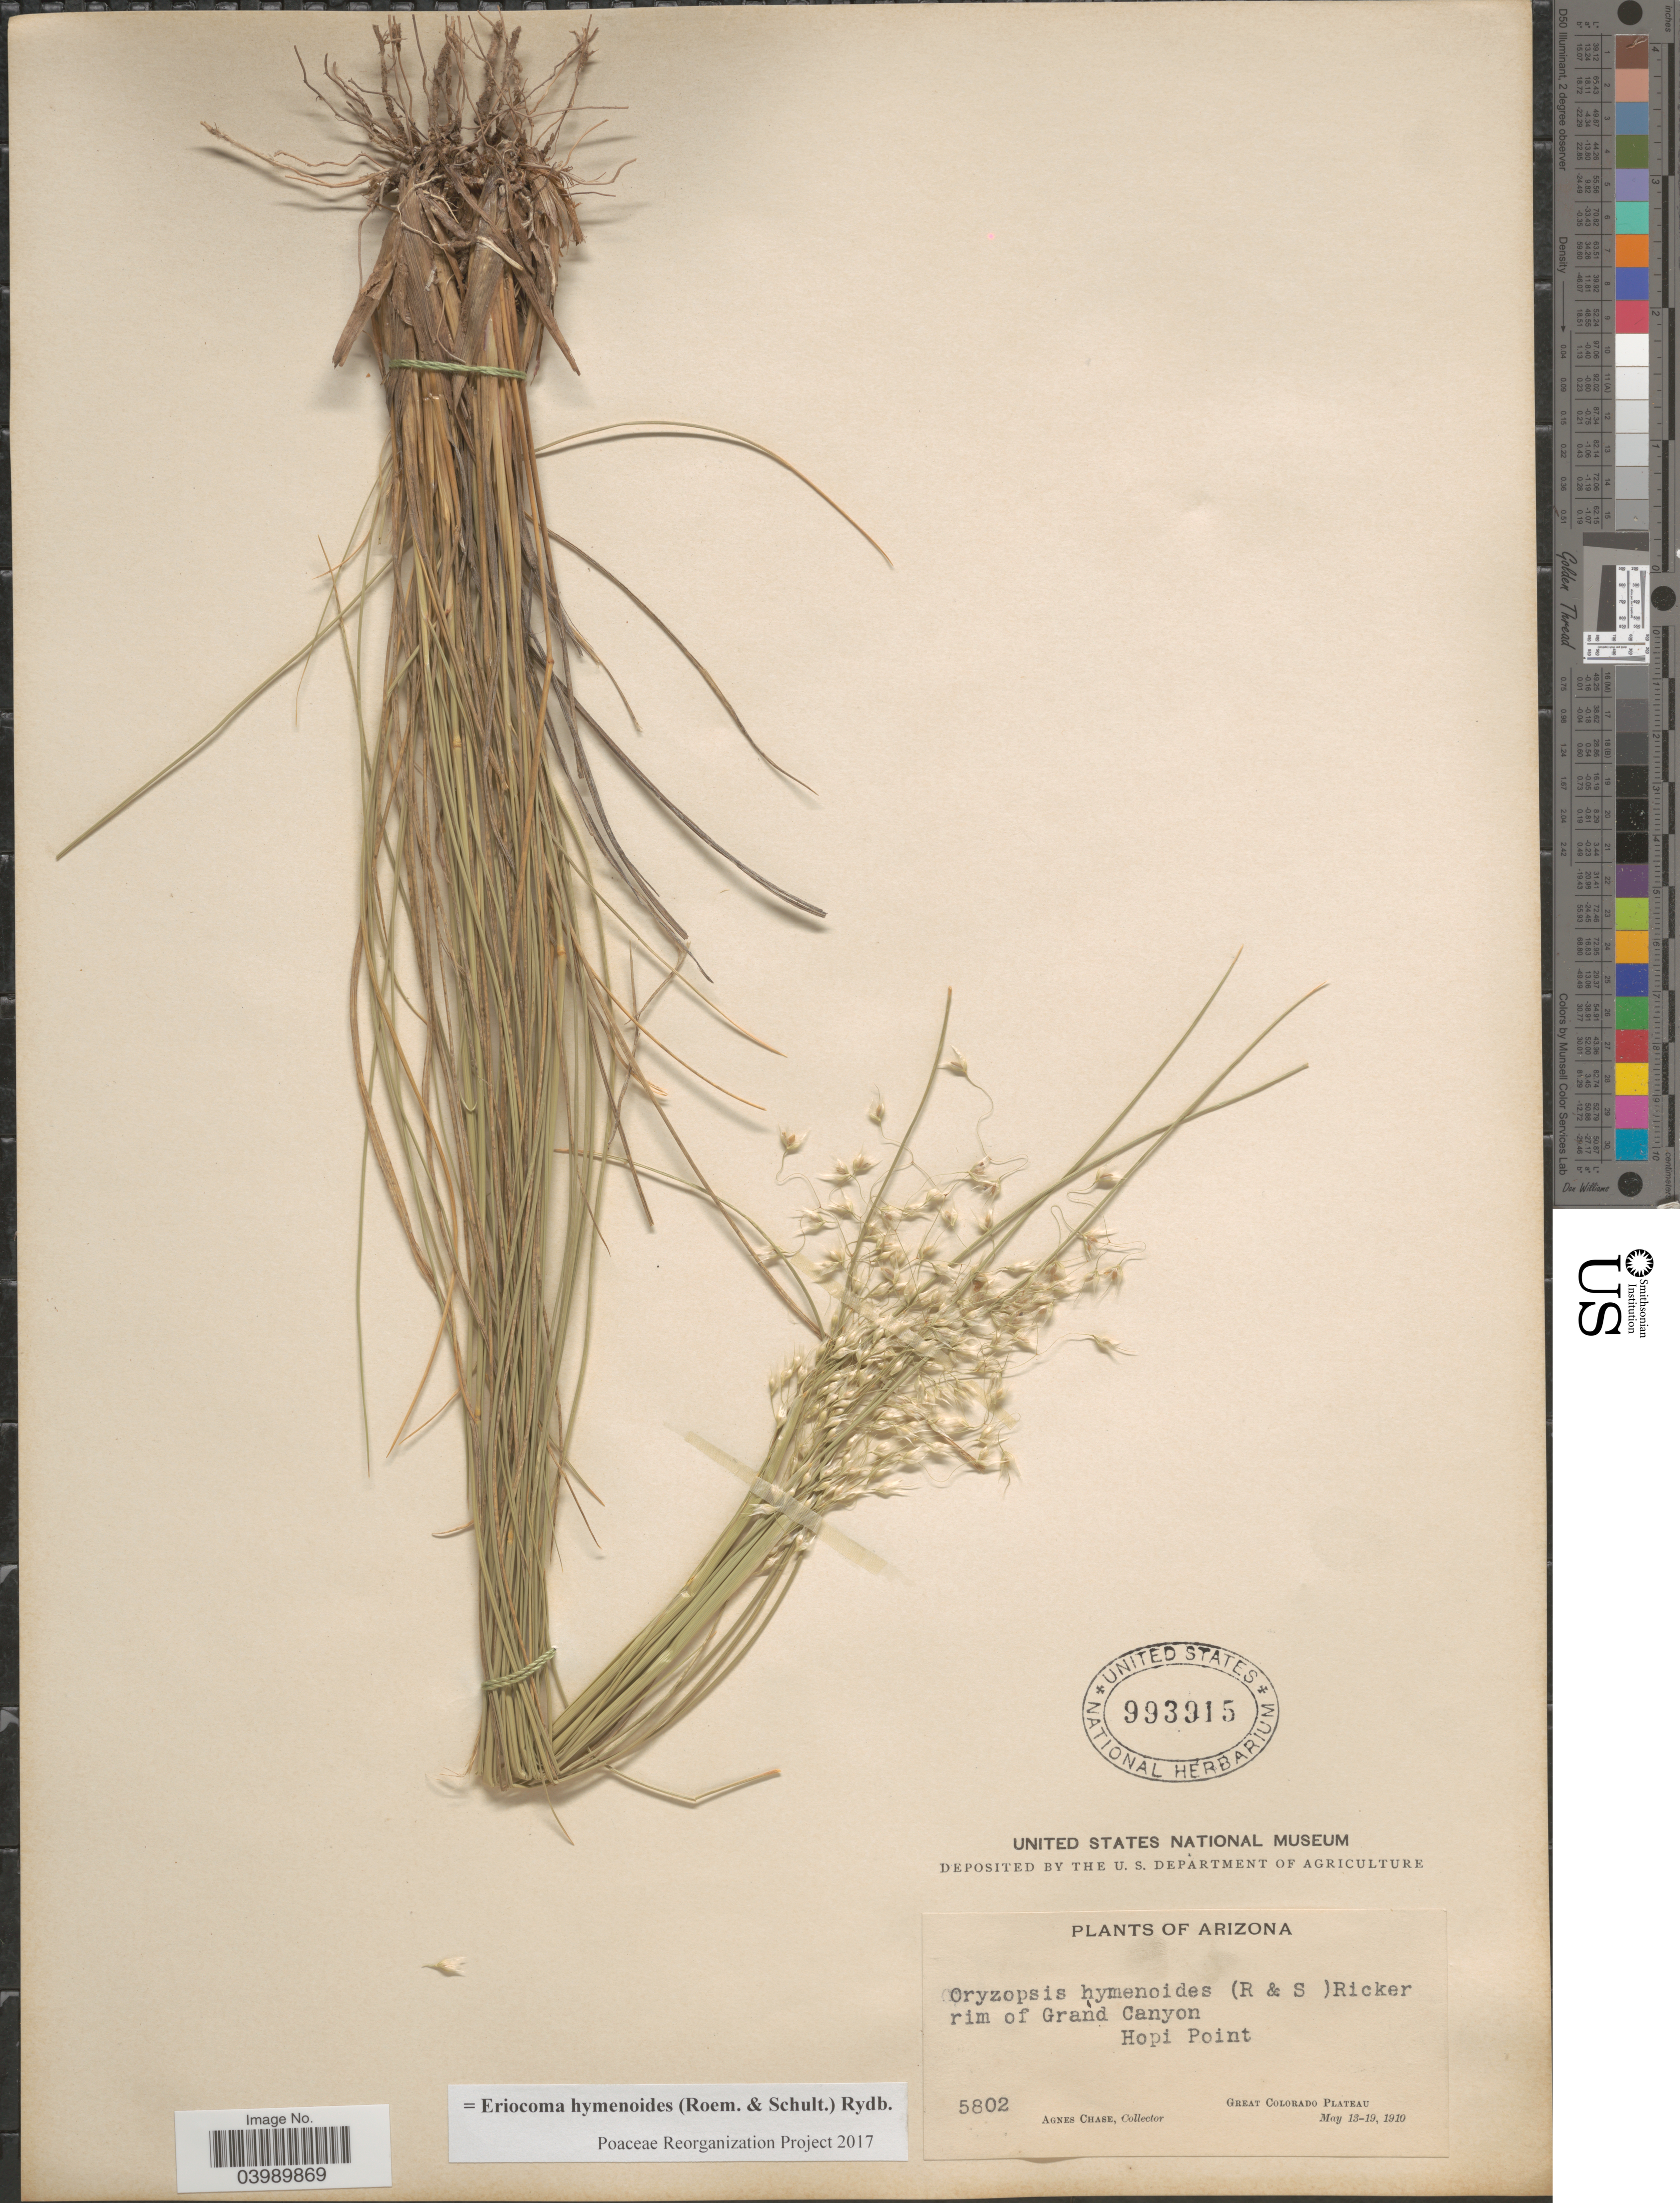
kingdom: Plantae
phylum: Tracheophyta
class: Liliopsida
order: Poales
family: Poaceae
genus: Eriocoma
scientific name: Eriocoma hymenoides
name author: (Roem. & Schult.) Rydb.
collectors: A. Chase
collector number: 5802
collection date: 1910-05-13/1910-05-19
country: United States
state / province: Arizona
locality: Rim of Grand Canyon, Hopi Point. Great Colorado Plateau.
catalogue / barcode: US 993915